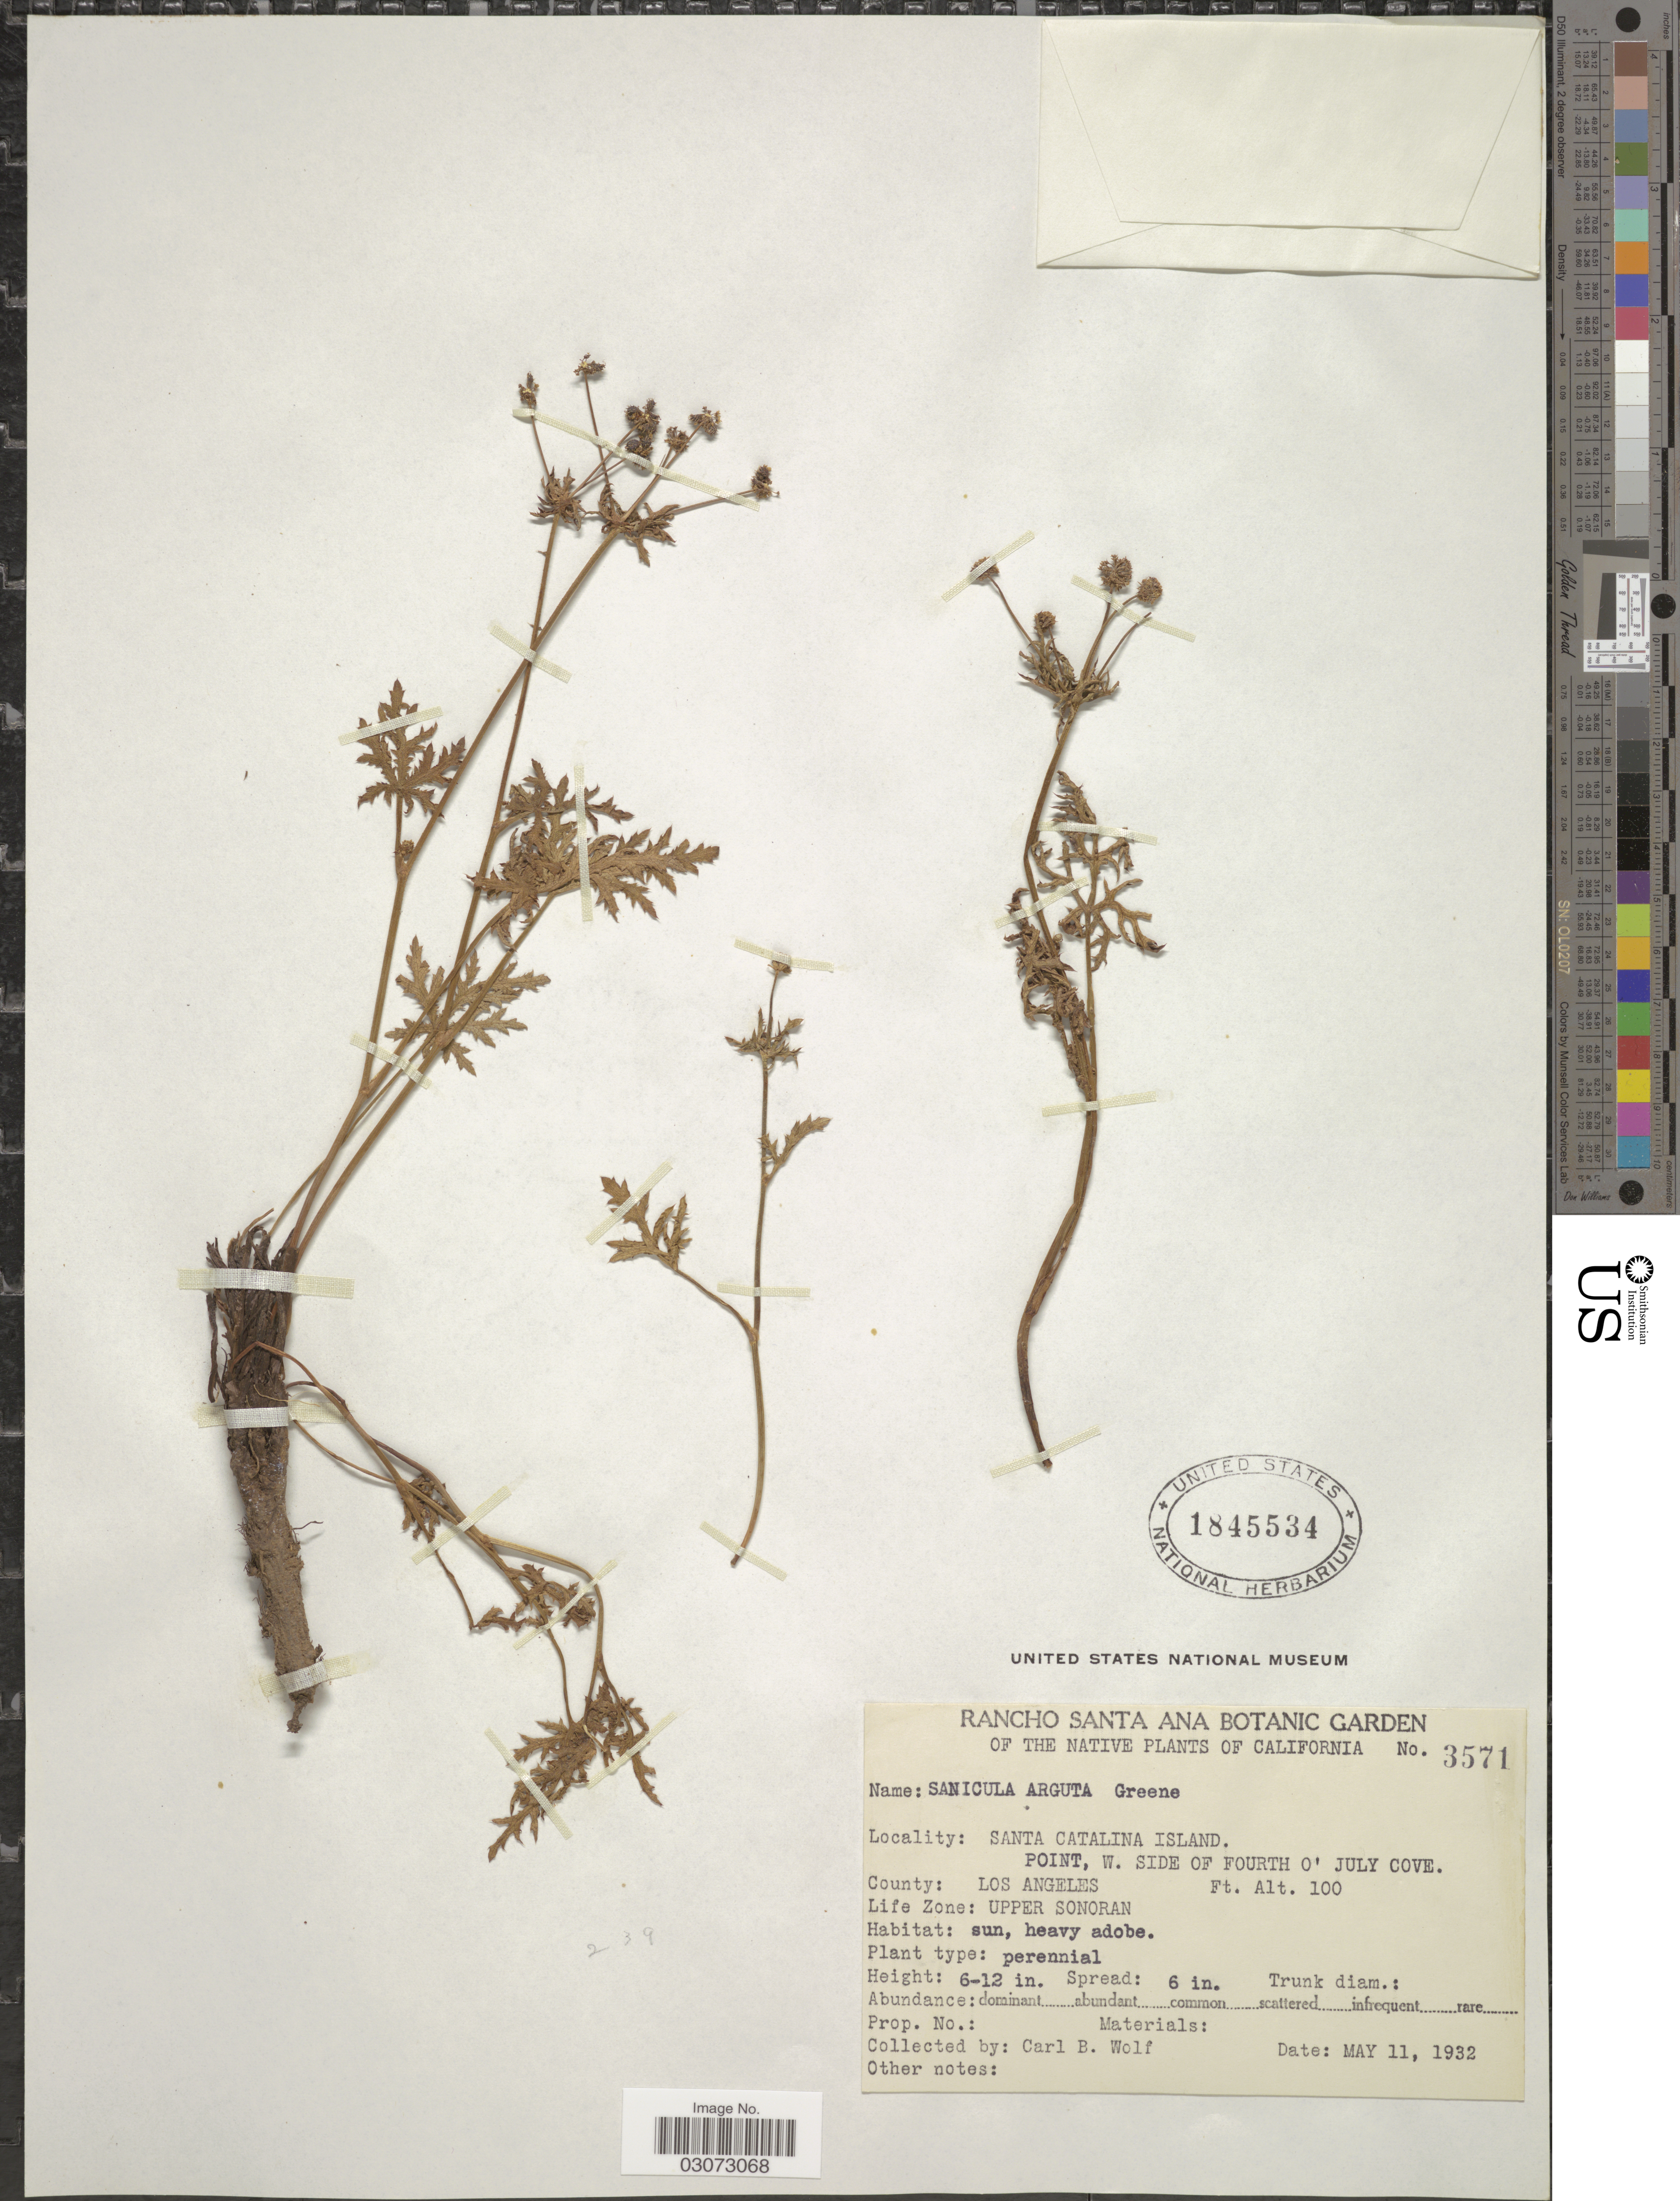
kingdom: Plantae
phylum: Tracheophyta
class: Magnoliopsida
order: Apiales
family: Apiaceae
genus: Sanicula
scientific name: Sanicula arguta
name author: Greene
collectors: C. B. Wolf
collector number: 3571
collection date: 1932-05-11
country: United States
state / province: California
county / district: Los Angeles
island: Santa Catalina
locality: Santa Catalina Island. Point, W. side of Fourth o' July Cove. County: Los Angeles. Life Zone: Upper Sonoran.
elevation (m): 30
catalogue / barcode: US 1845534